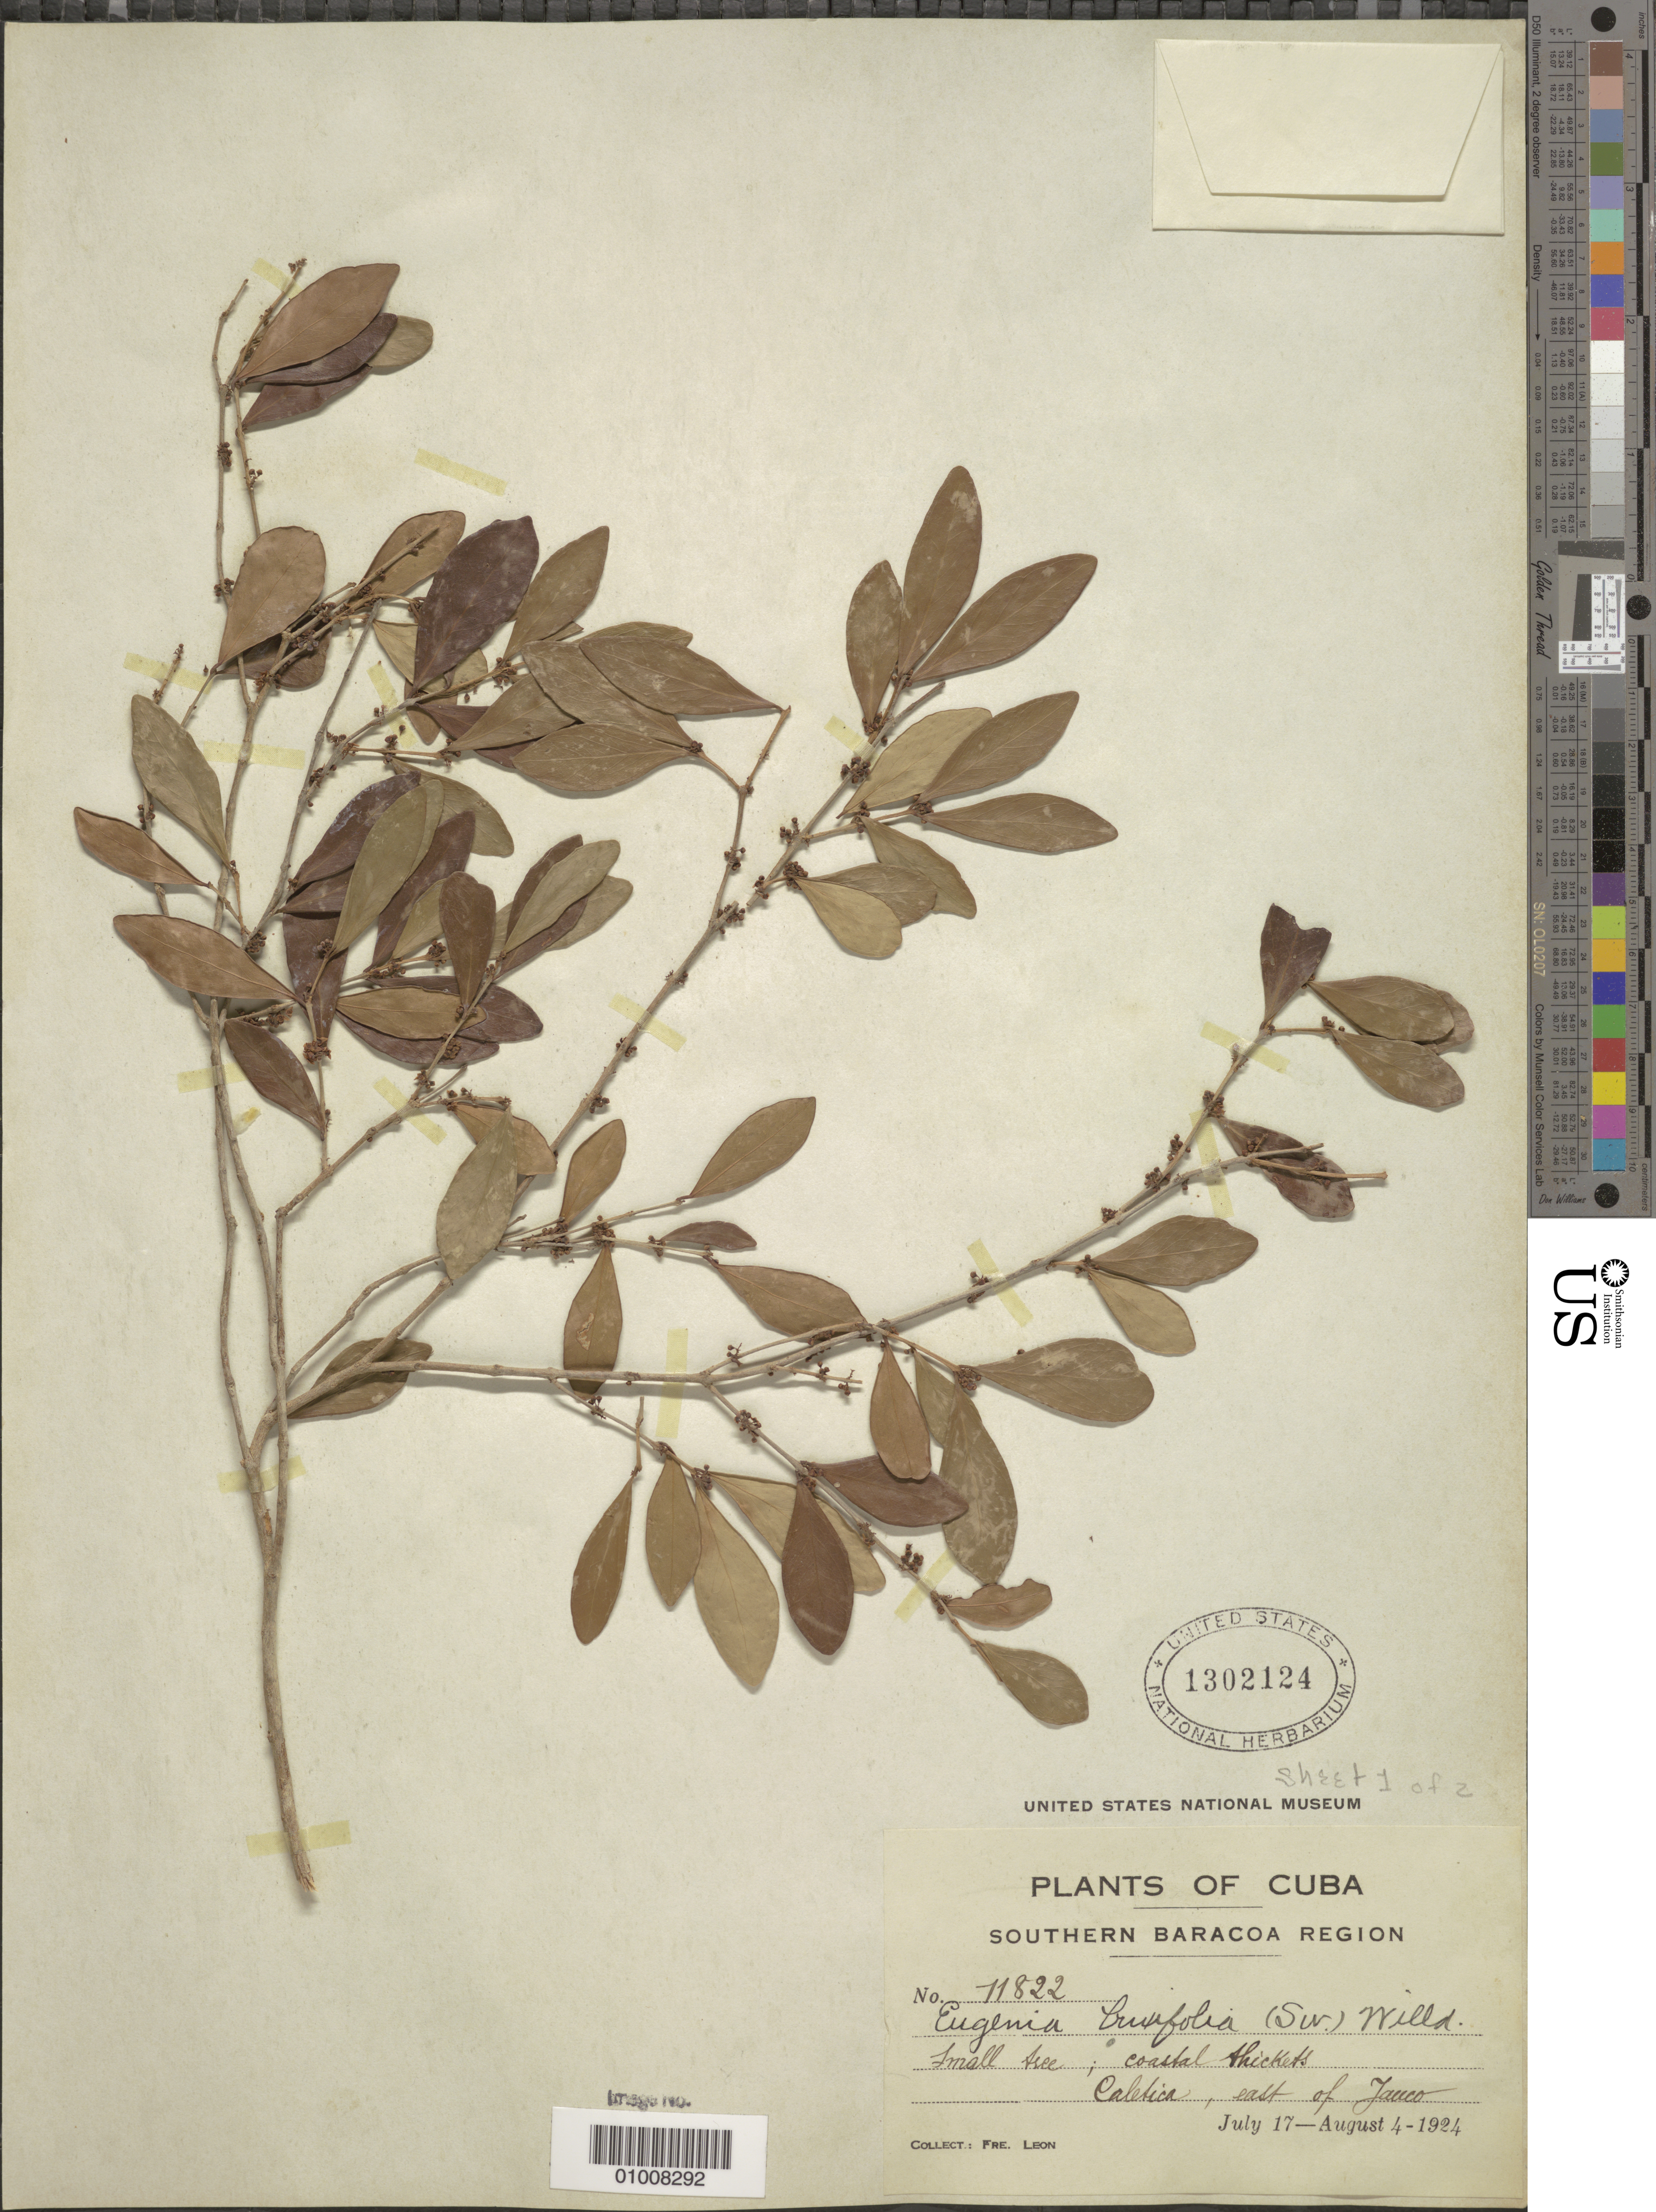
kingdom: Plantae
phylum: Tracheophyta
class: Magnoliopsida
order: Myrtales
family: Myrtaceae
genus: Eugenia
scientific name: Eugenia foetida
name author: Pers.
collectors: Bro. León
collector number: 11822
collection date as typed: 17 Jul 1924 to 04 Aug 1924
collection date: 1924-07-17/1924-08-04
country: Cuba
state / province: Guantánamo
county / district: Baracoa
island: Cuba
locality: Coastal Caletica, east of Jauco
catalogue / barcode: US 1302124